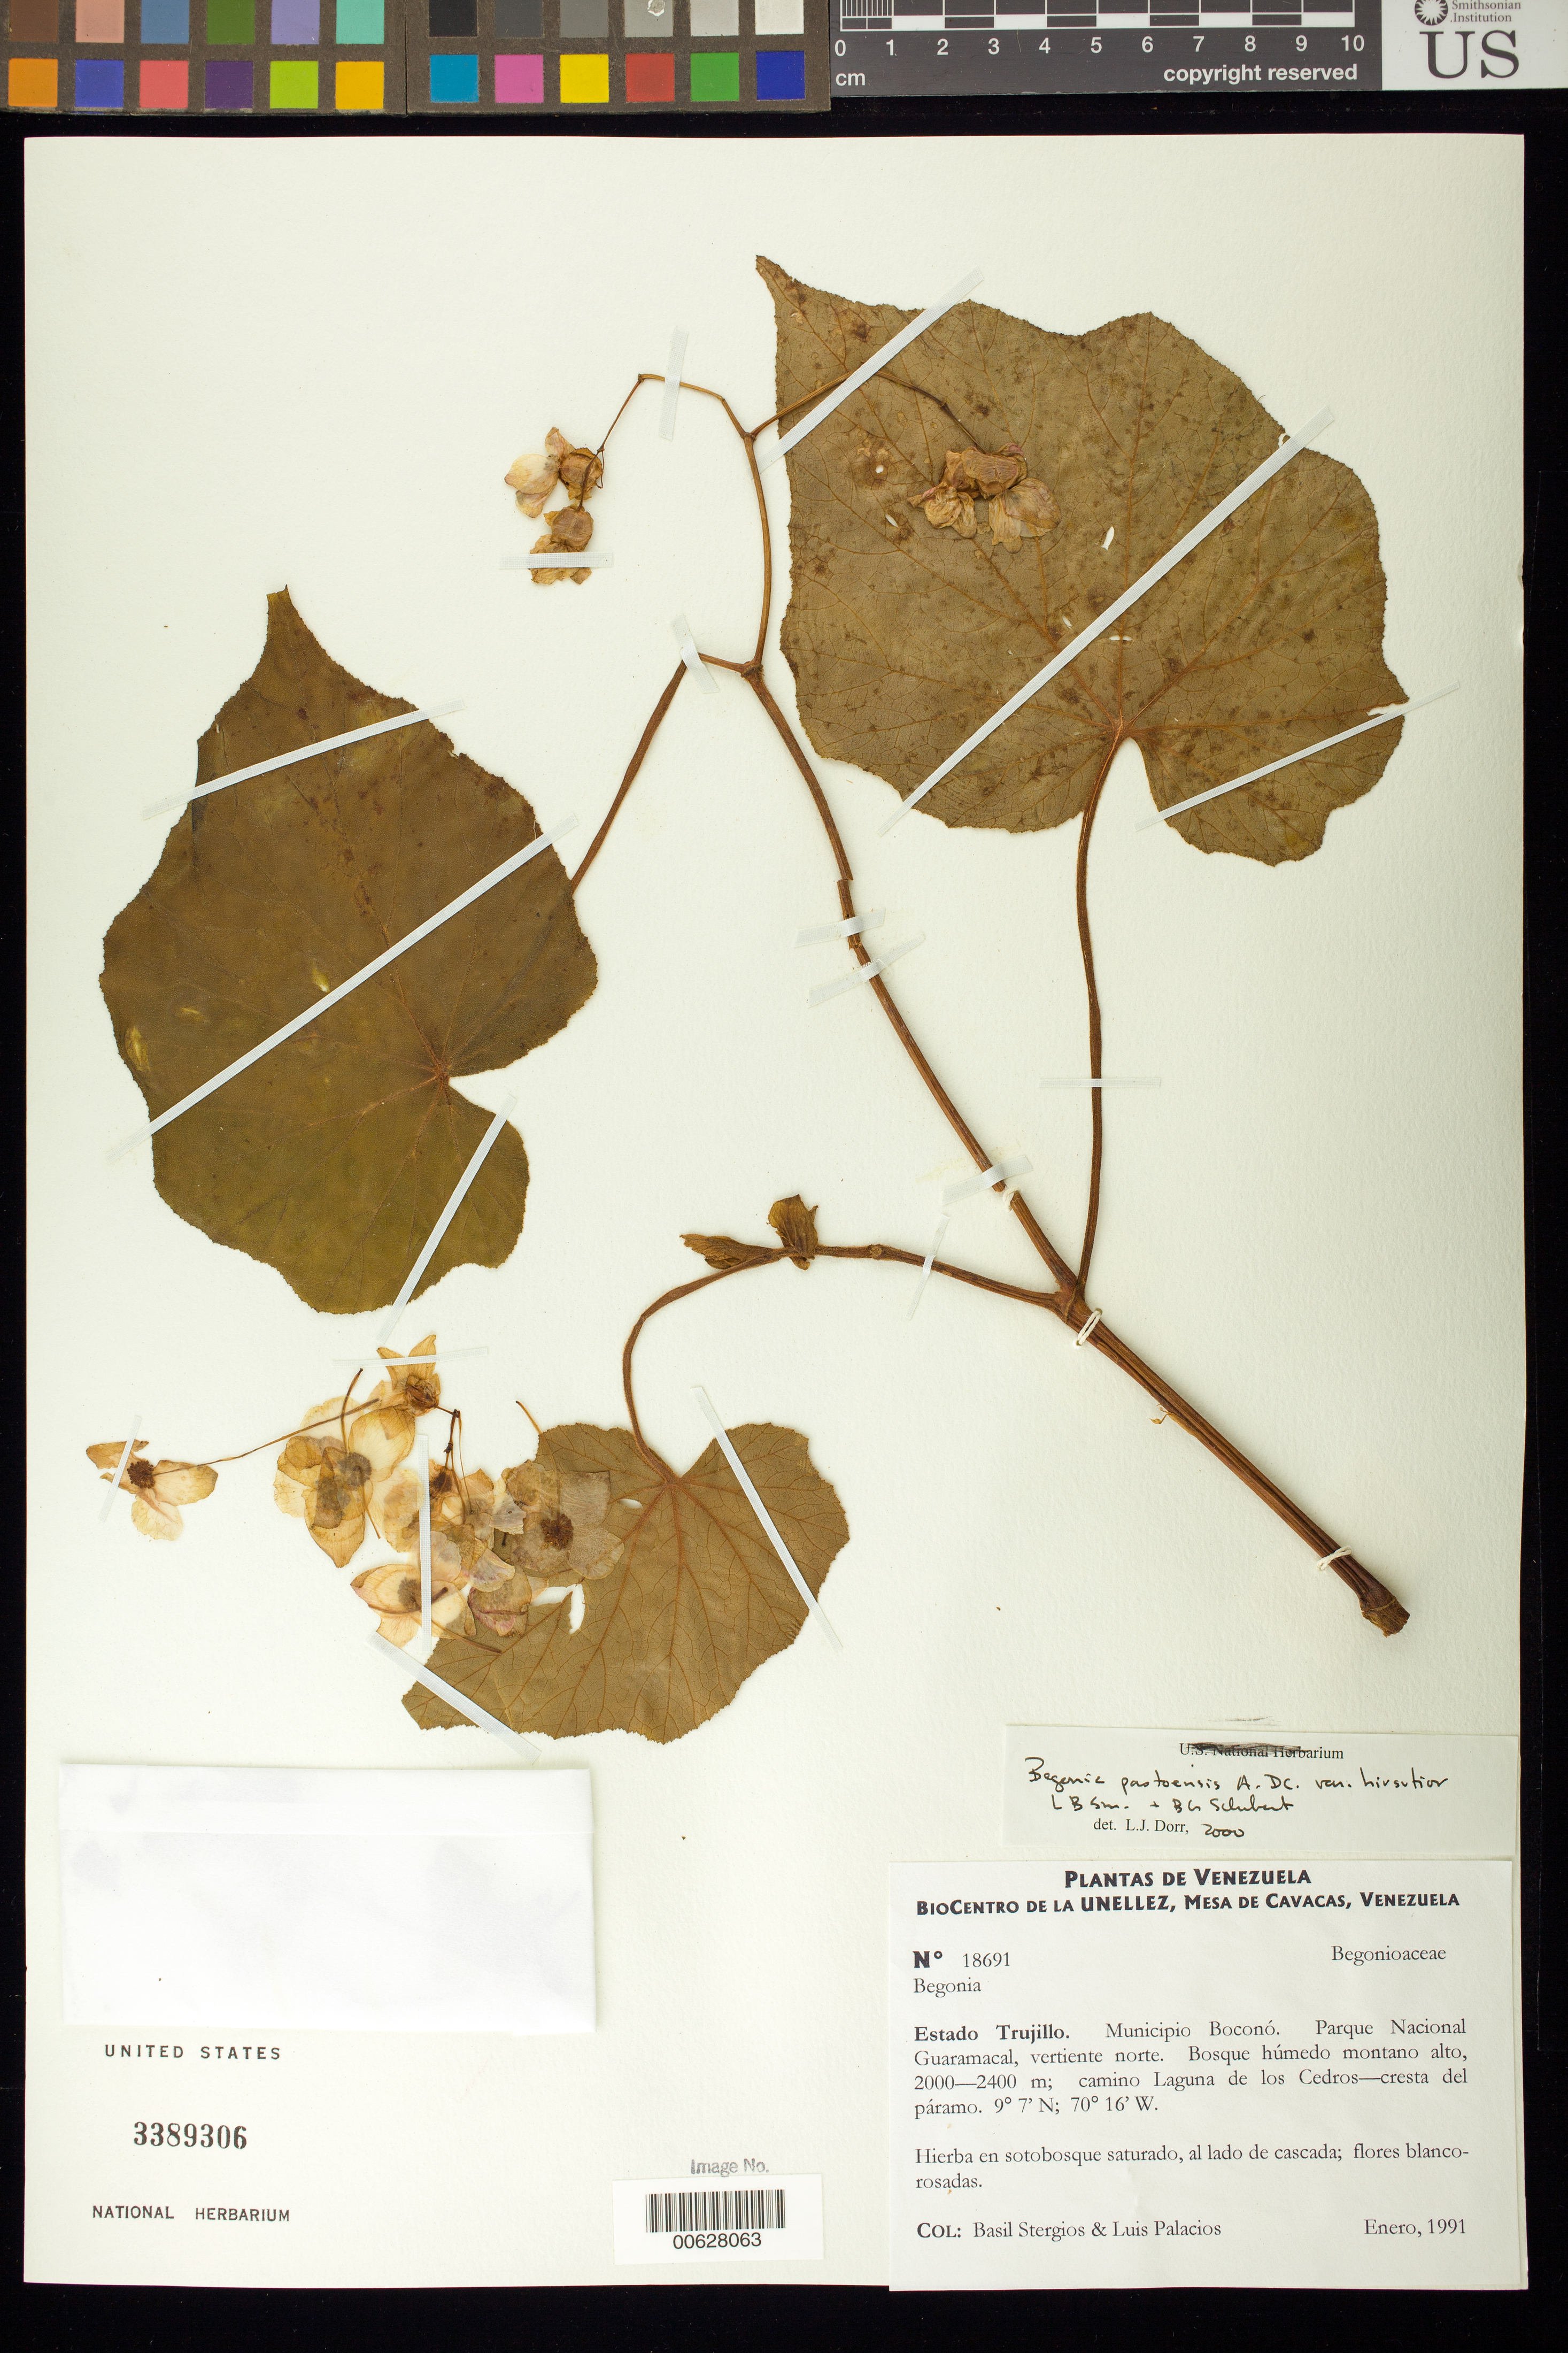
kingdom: Plantae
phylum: Tracheophyta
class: Magnoliopsida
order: Cucurbitales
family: Begoniaceae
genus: Begonia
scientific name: Begonia pastoensis var. hirsutior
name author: A. DC.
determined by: Dorr, L. J., (BOT), Smithsonian Institution - National Museum of Natural History (UNITED STATES)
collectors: B. G. Stergios & L. Palacios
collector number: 18691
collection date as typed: Jan 1991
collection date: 1991-01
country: Venezuela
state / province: Trujillo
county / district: Boconó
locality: Parque Nacional Guaramacal, vertiente N, camino laguna de los Cedros-cresta del páramo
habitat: Bosque húmedo montano alto.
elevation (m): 2000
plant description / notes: MO, NY, PORT, US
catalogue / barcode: US 3389306